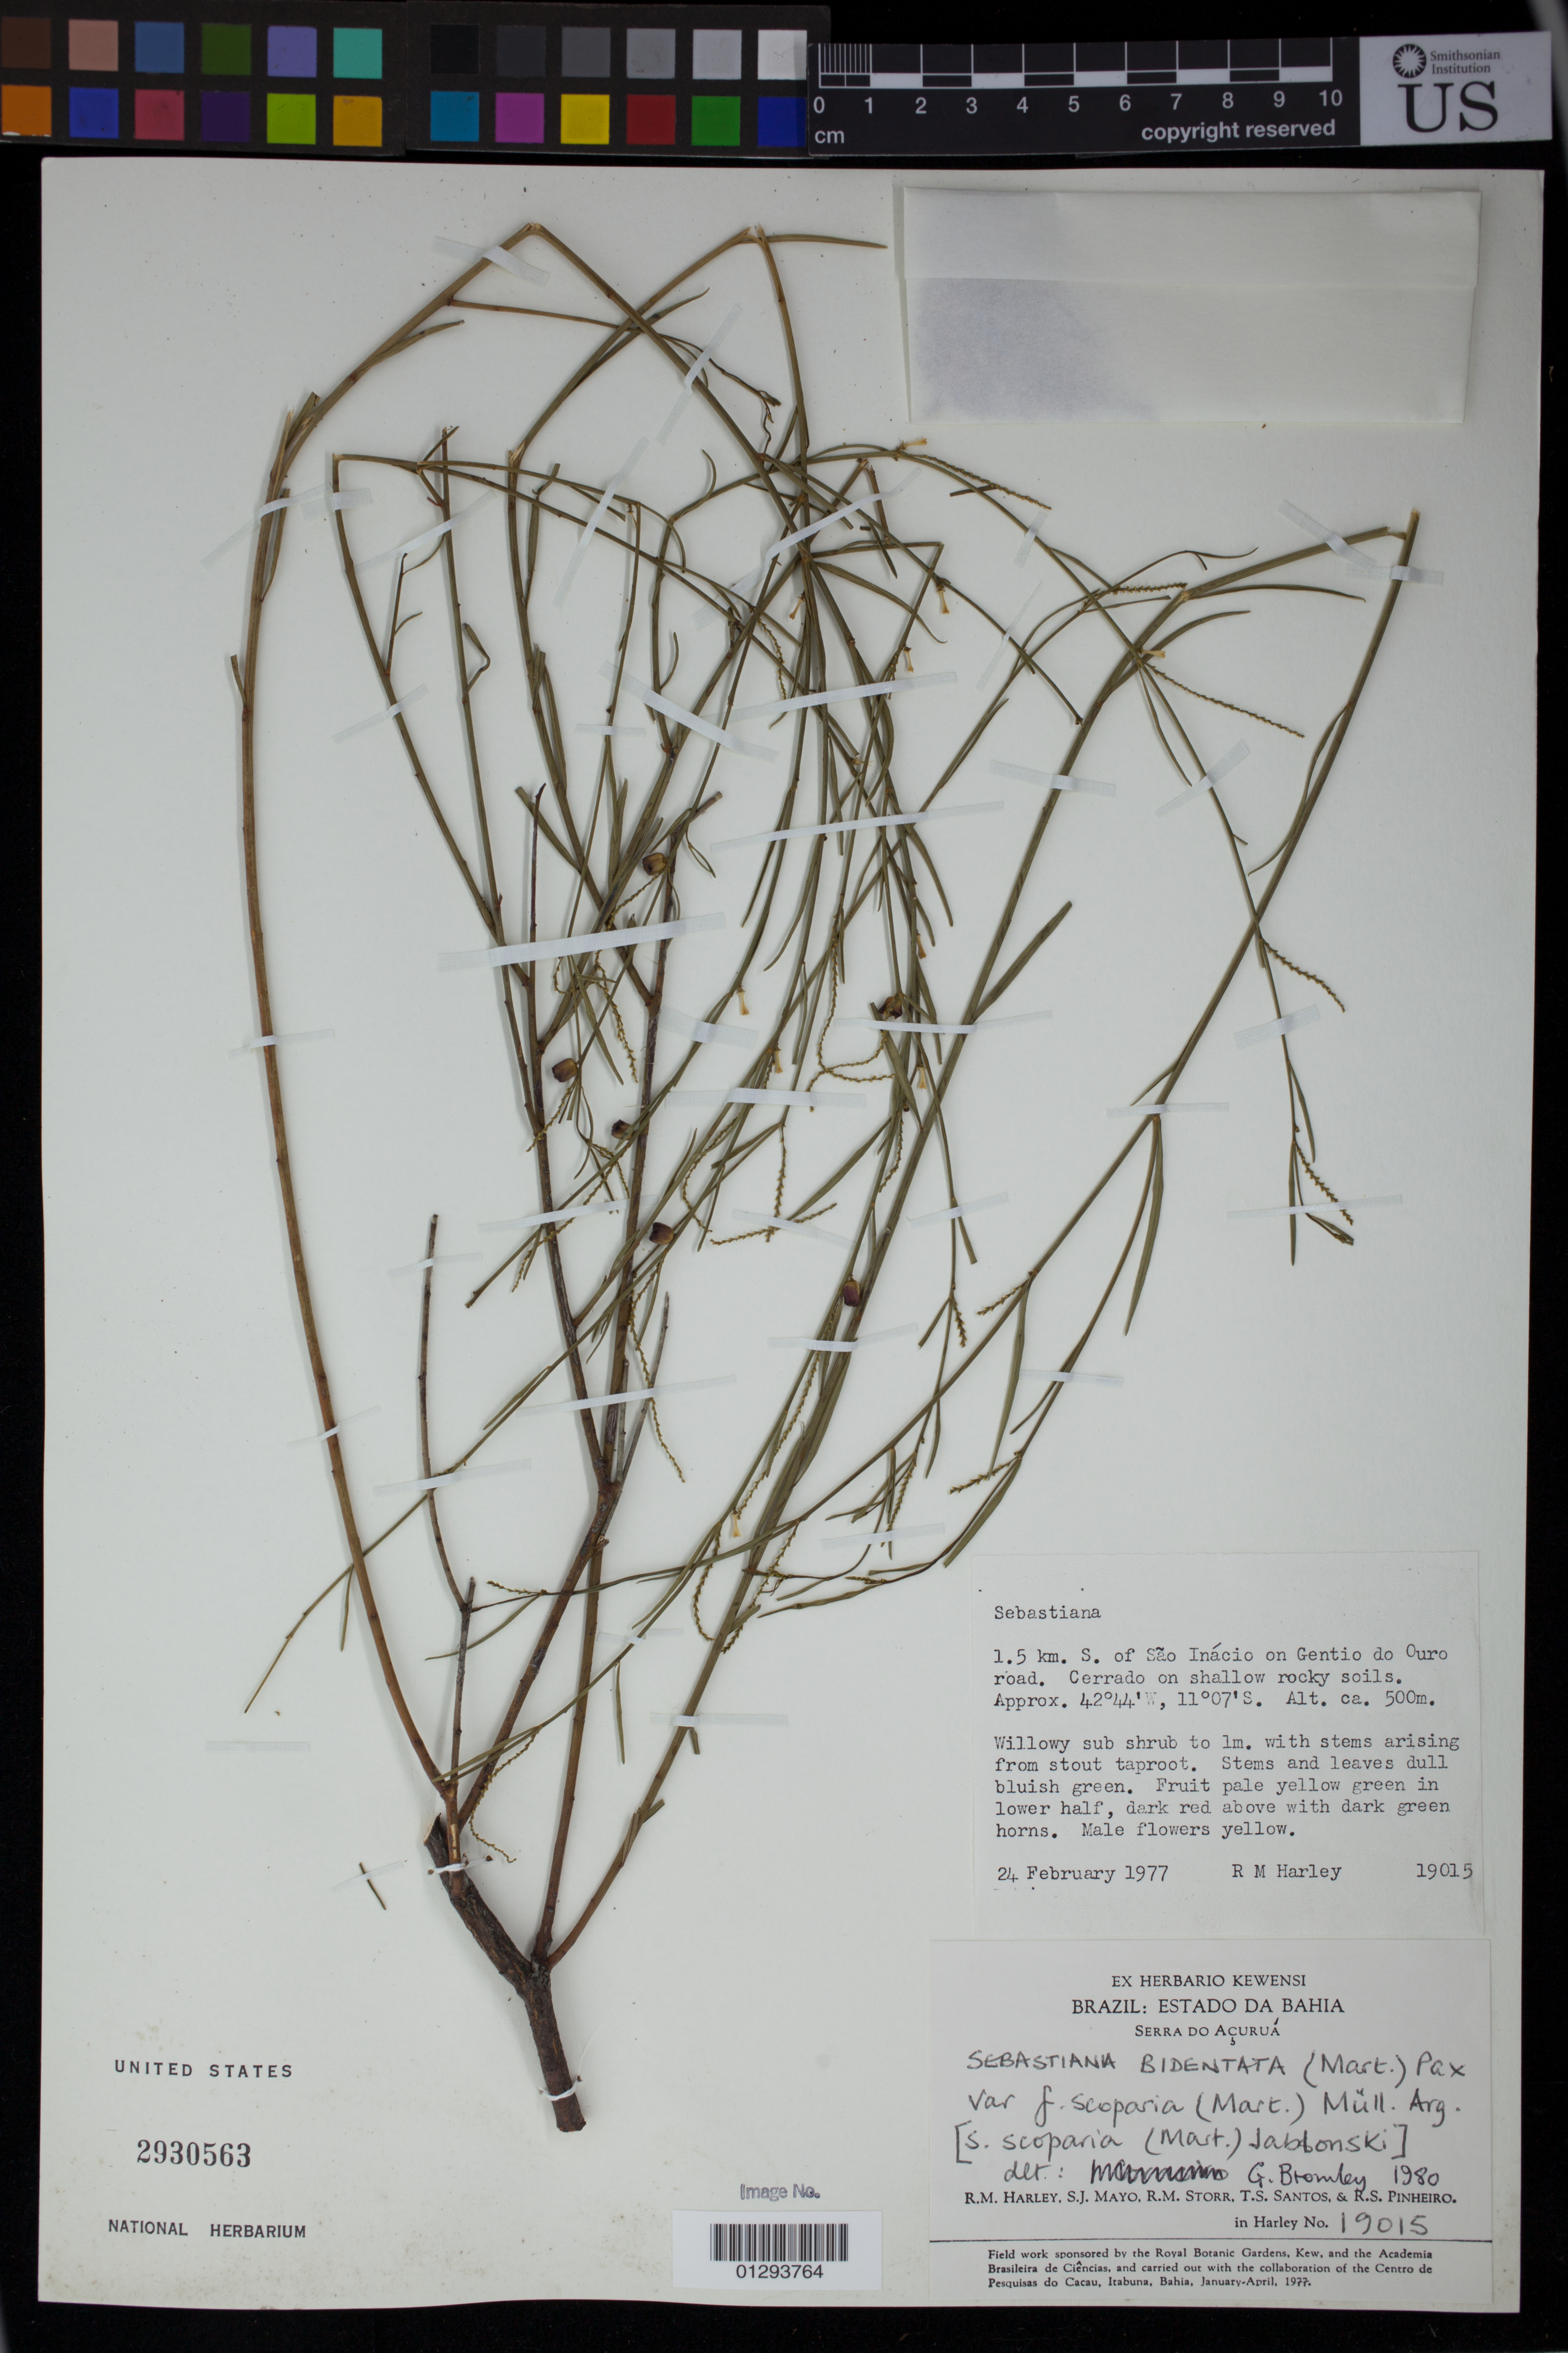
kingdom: Plantae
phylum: Tracheophyta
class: Magnoliopsida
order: Malpighiales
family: Euphorbiaceae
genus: Sebastiania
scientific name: Sebastiania bidentata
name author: (Mart. & Zucc.) Pax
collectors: R. M. Harley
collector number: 19015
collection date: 1977-02-24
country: Brazil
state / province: Bahia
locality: Serra do Acurua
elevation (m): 500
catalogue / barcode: US 2930563